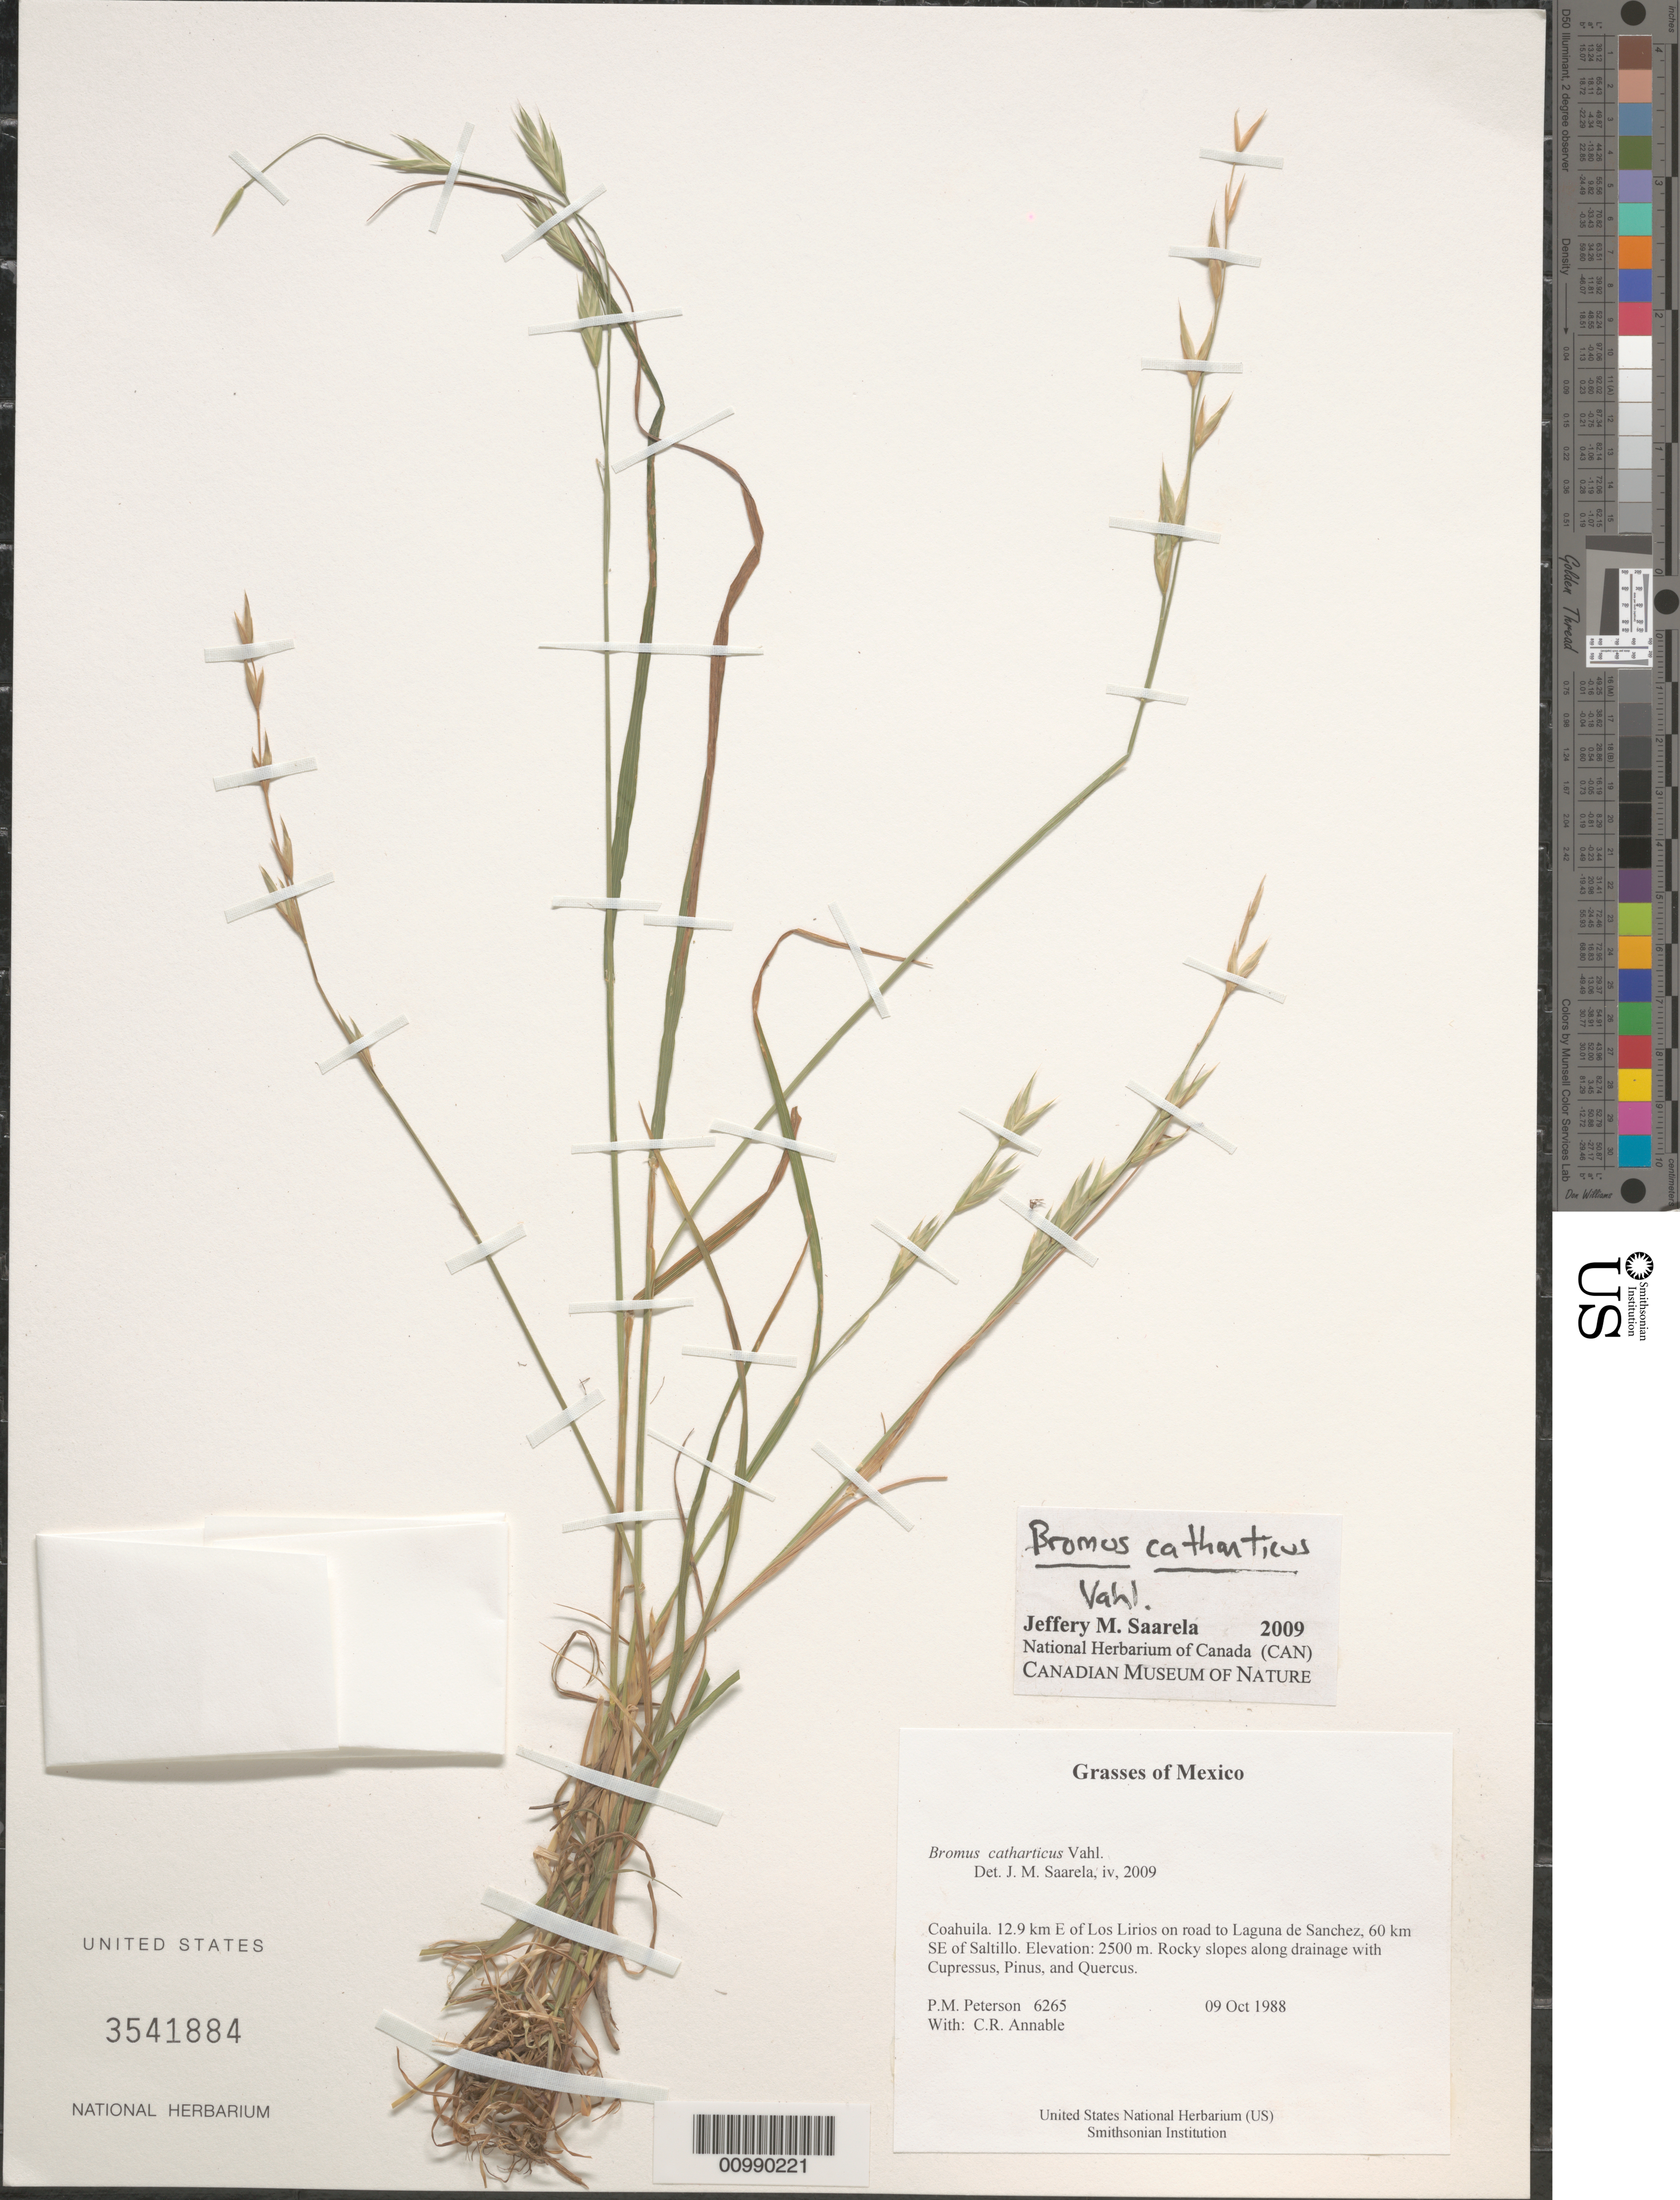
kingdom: Plantae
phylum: Tracheophyta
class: Liliopsida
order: Poales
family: Poaceae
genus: Bromus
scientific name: Bromus catharticus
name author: Vahl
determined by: Saarela, J. M., (CAN), Canadian Museum of Nature (CANADA)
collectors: P. M. Peterson & C. R. Annable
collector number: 06265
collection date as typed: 09 Oct 1988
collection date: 1988-10-09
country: Mexico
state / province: Coahuila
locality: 12.9 km E of Los Lirios on road to Laguna de Sanchez, 60 km SE of Saltillo.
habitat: Rocky slopes along drainage with Cupressus, Pinus, and Quercus.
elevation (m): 2500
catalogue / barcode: US 3541884